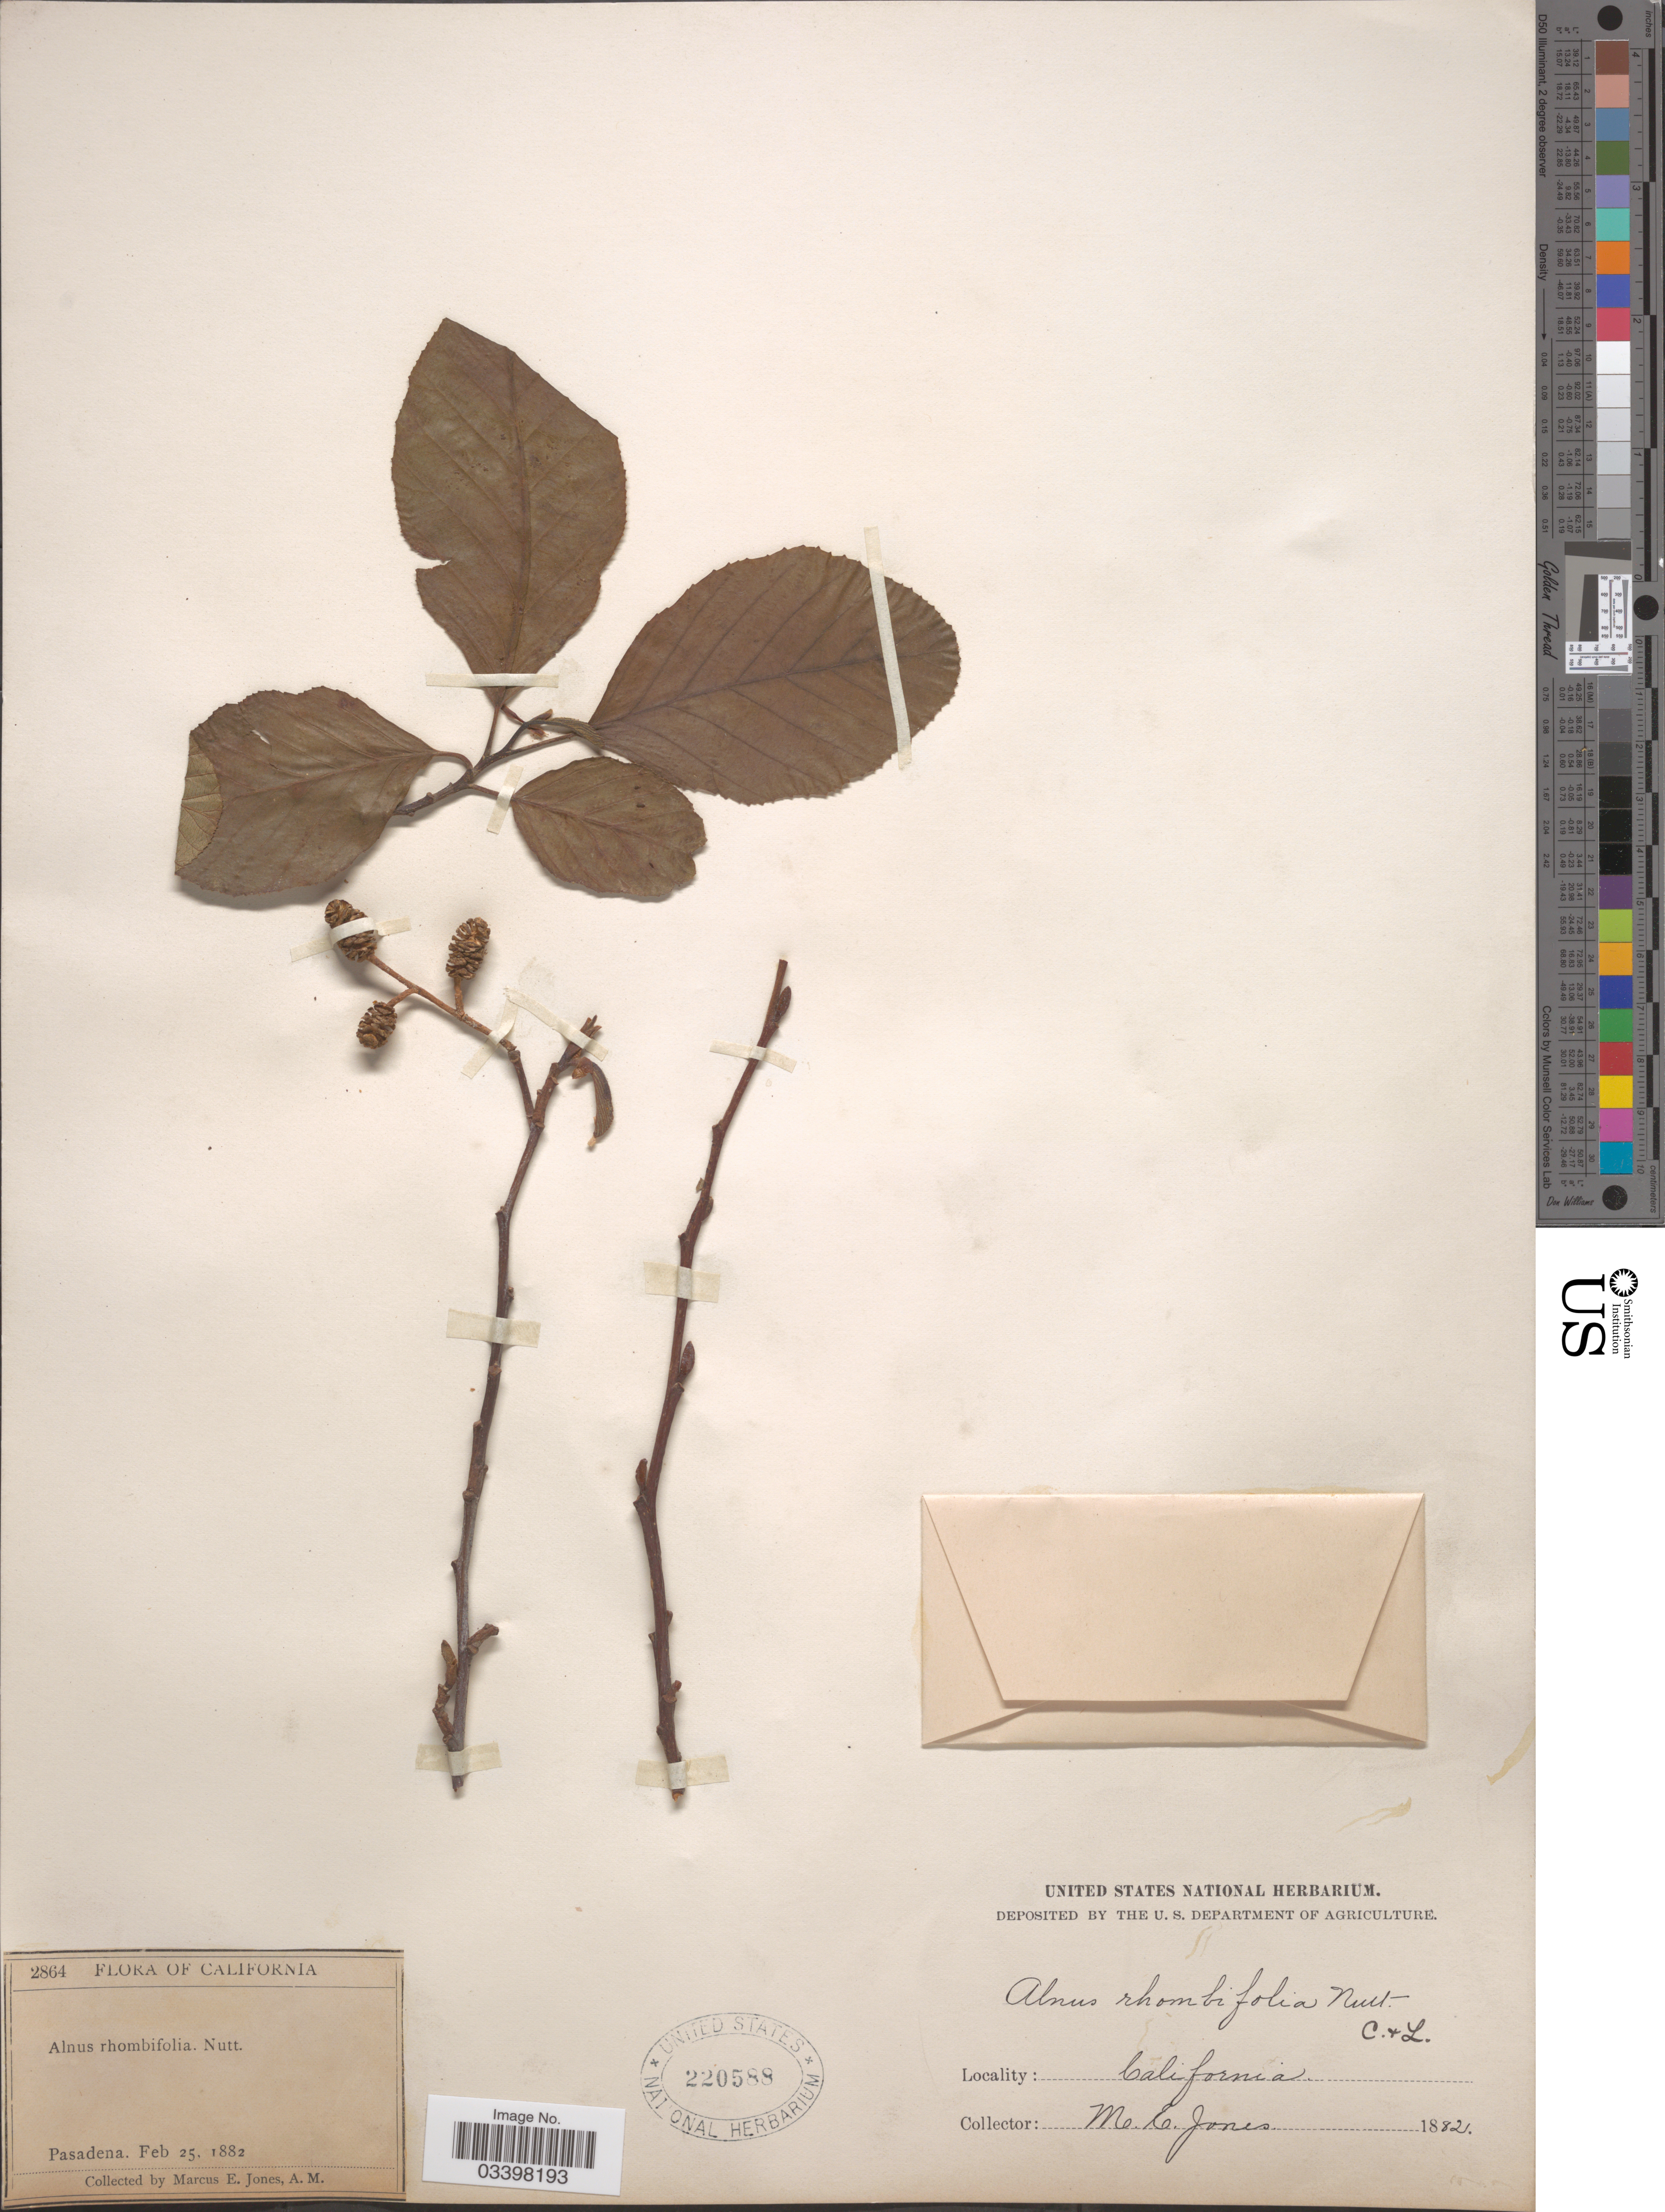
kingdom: Plantae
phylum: Tracheophyta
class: Magnoliopsida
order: Fagales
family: Betulaceae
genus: Alnus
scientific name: Alnus rhombifolia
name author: Nutt.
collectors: M. E. Jones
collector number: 2864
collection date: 1882-02-25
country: United States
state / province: California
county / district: Los Angeles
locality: Pasadena.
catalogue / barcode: US 220588